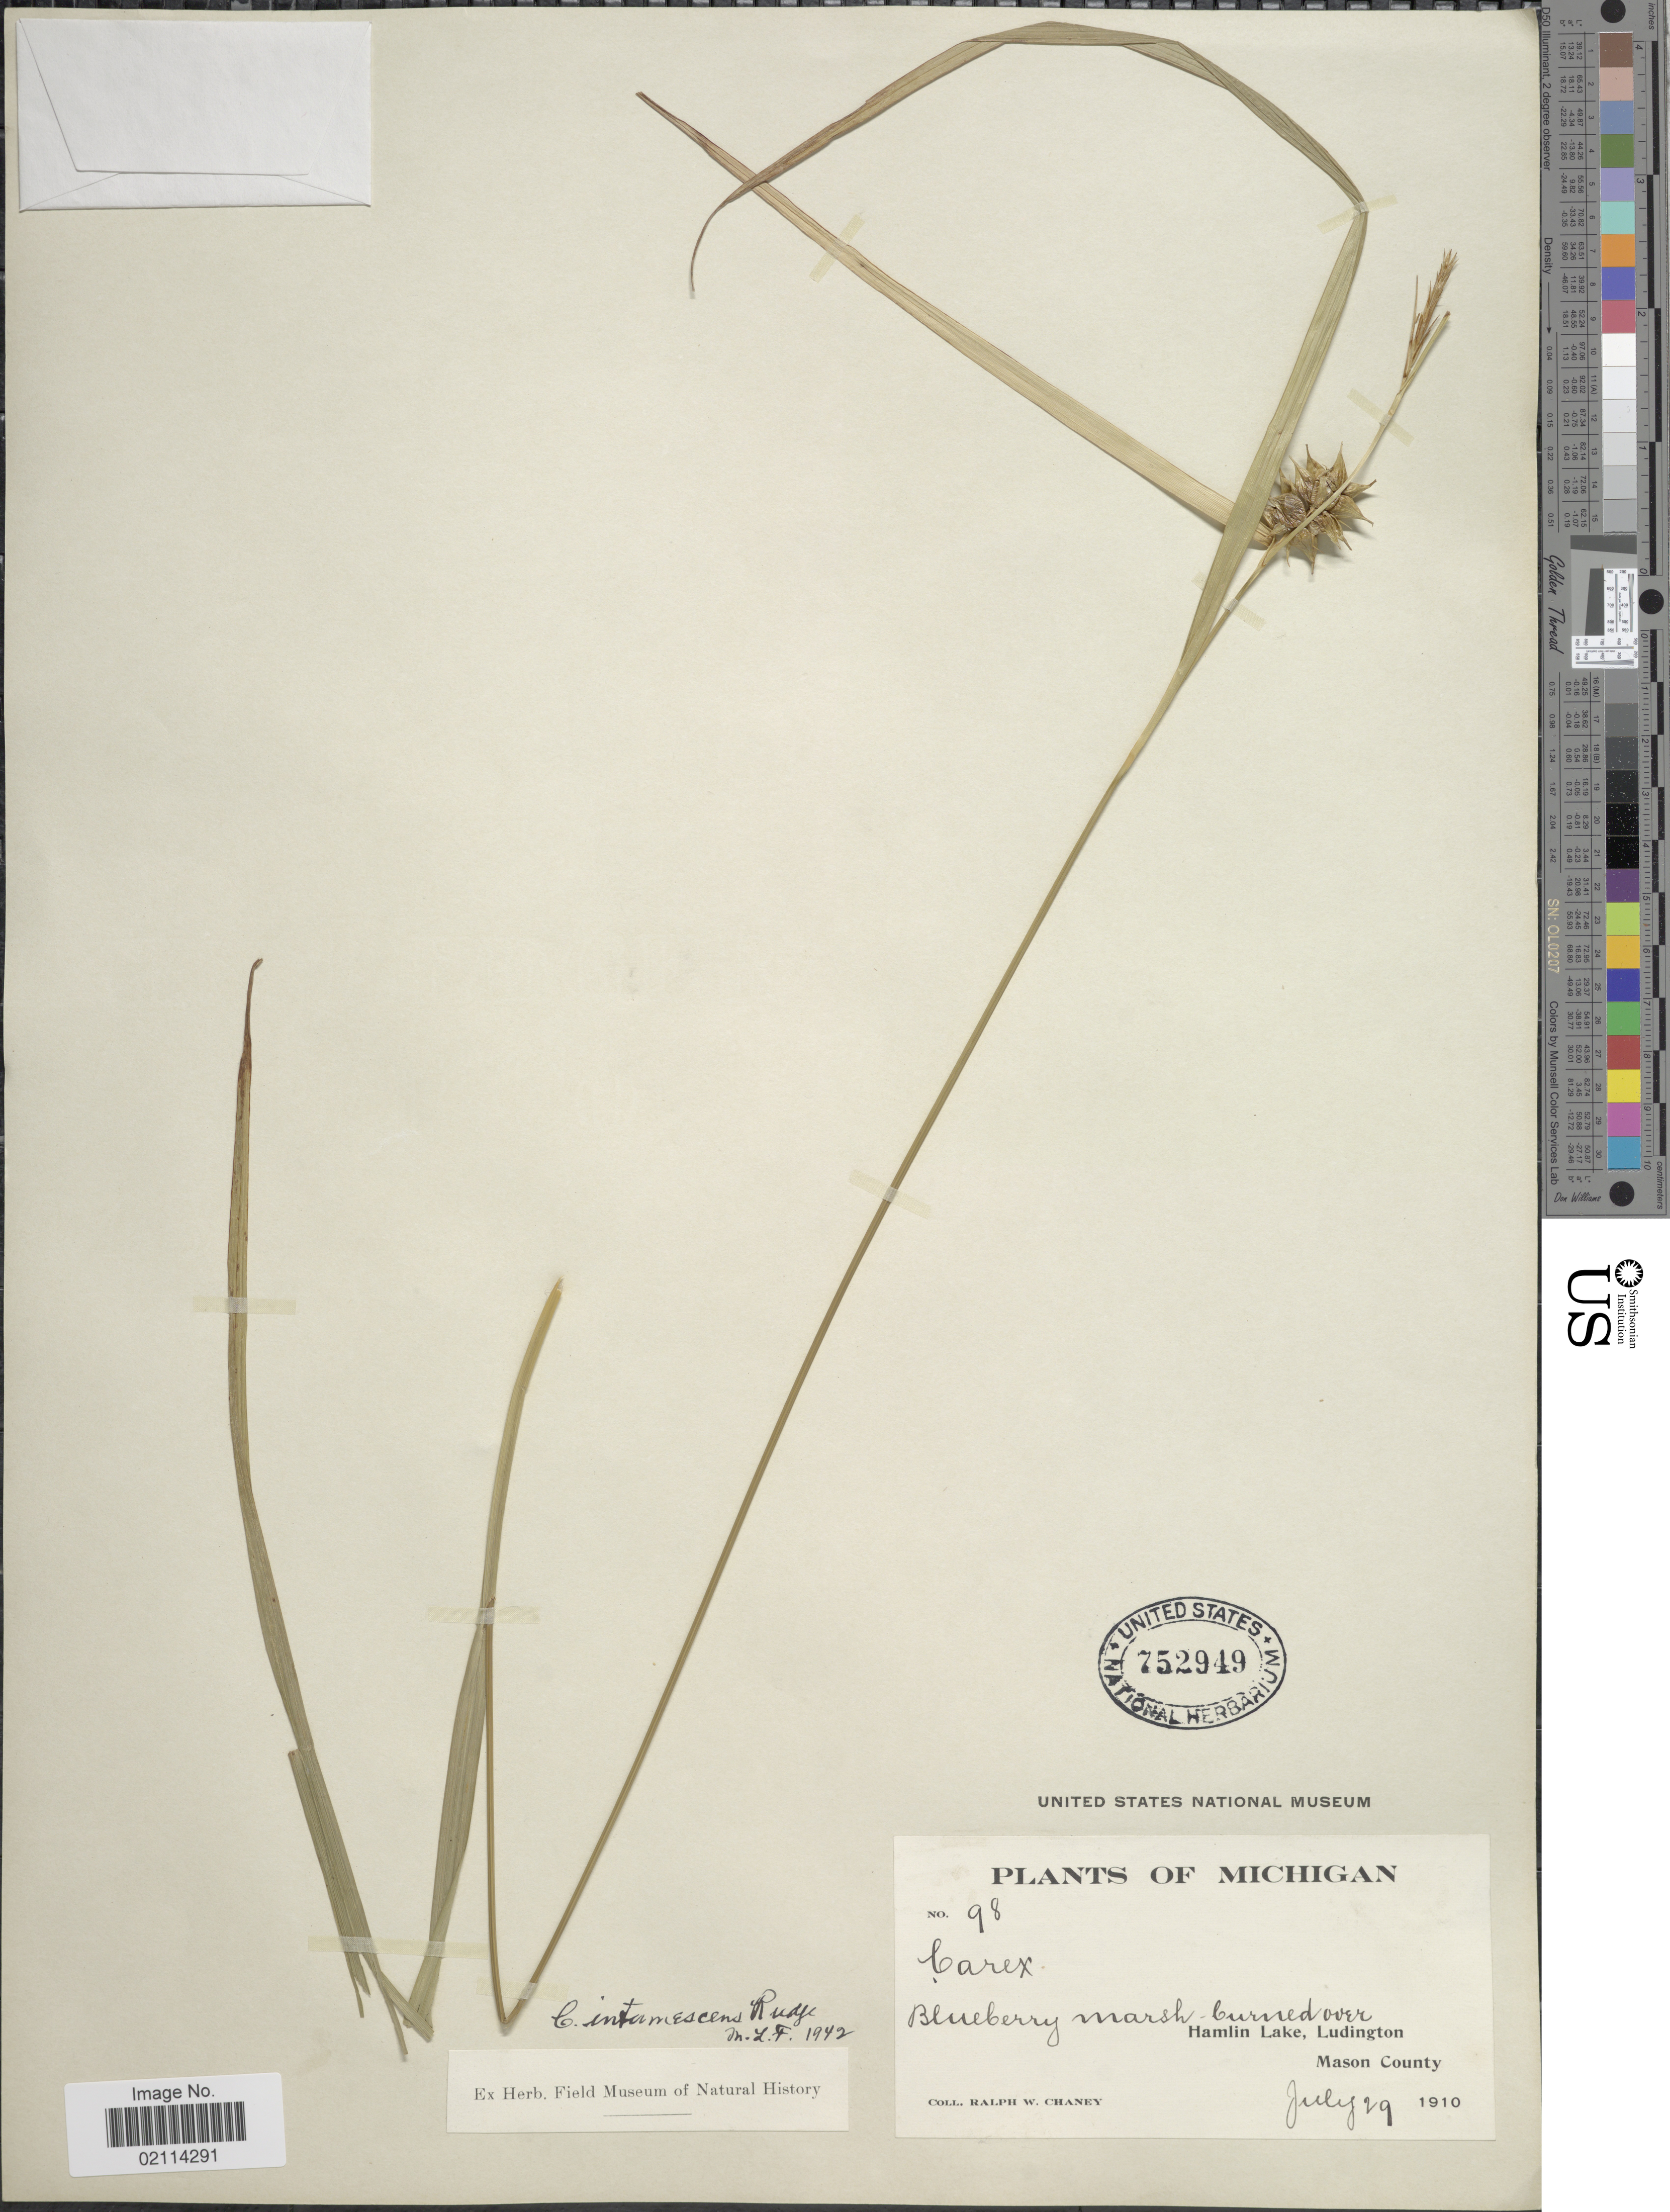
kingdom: Plantae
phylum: Tracheophyta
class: Liliopsida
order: Poales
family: Cyperaceae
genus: Carex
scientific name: Carex intumescens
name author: Rudge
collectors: R. Chaney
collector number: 98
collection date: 1910-07-29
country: United States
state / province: Michigan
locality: Blueberry marsh burned over, Hamlin Lake, Ludington, Mason County.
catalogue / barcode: US 752949